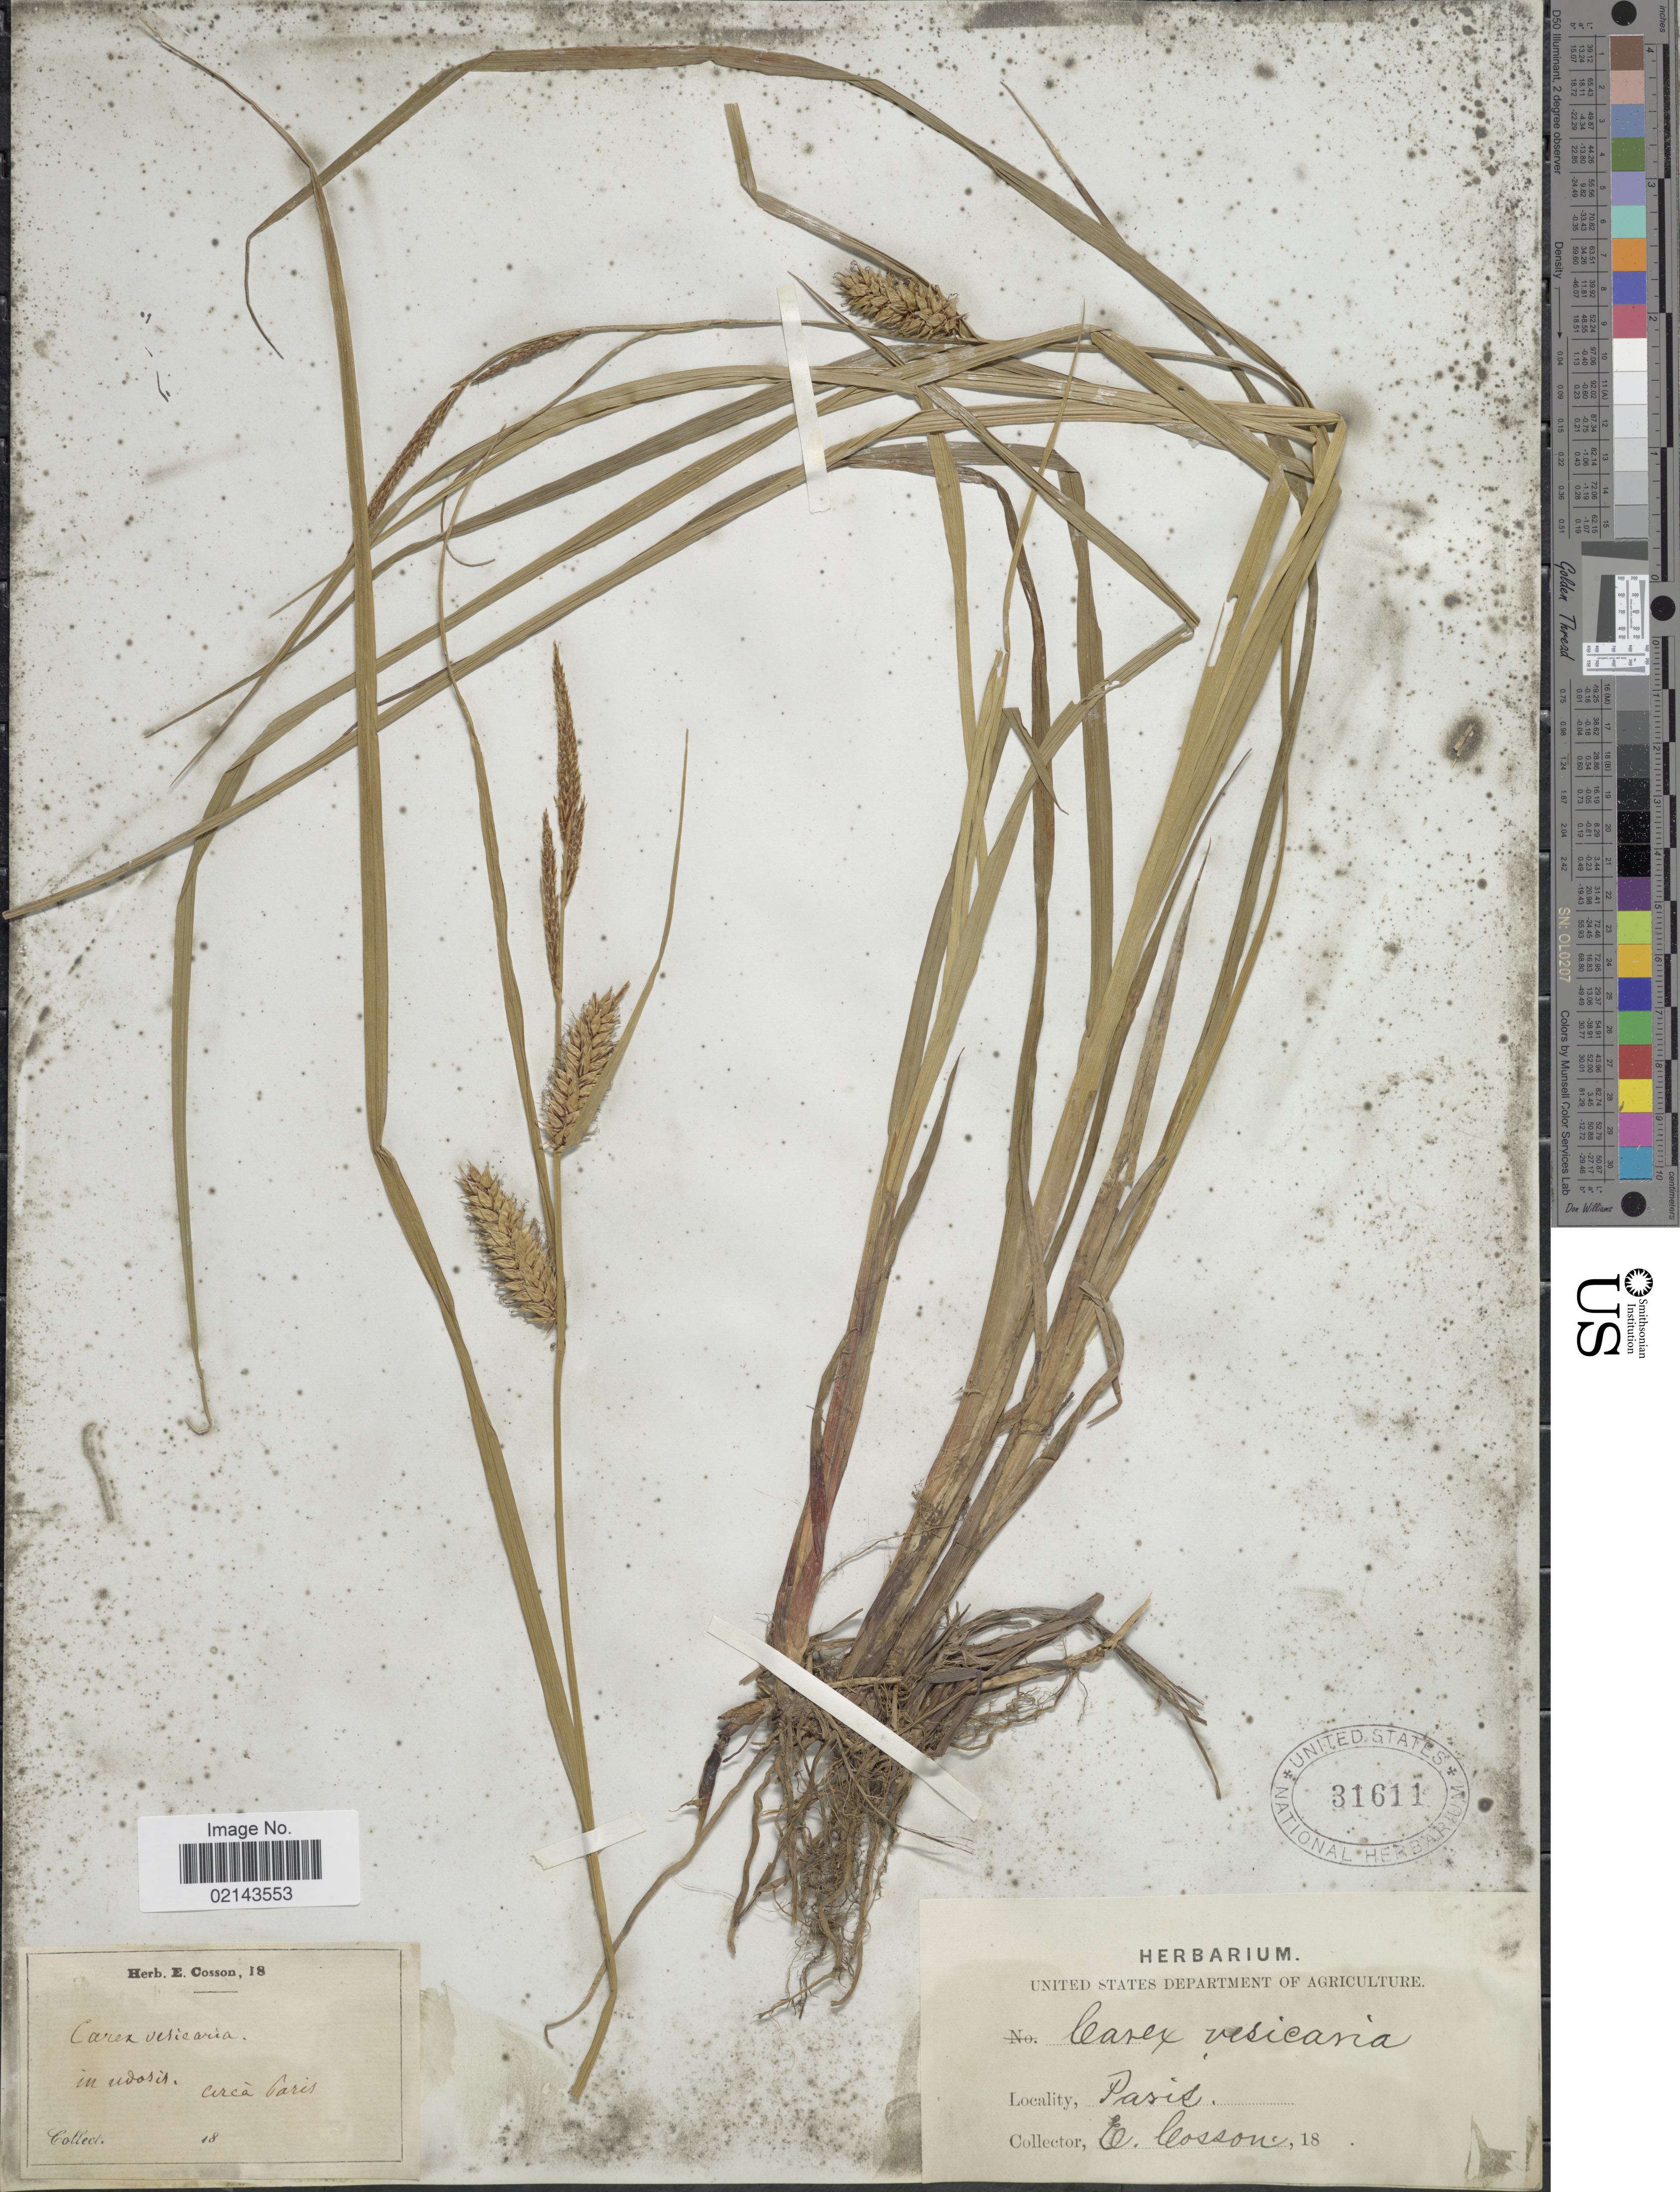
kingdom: Plantae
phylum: Tracheophyta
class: Liliopsida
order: Poales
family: Cyperaceae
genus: Carex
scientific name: Carex vesicaria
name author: L.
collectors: E. Cosson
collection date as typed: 18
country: France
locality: In udosis, circa Paris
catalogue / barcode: US 31611